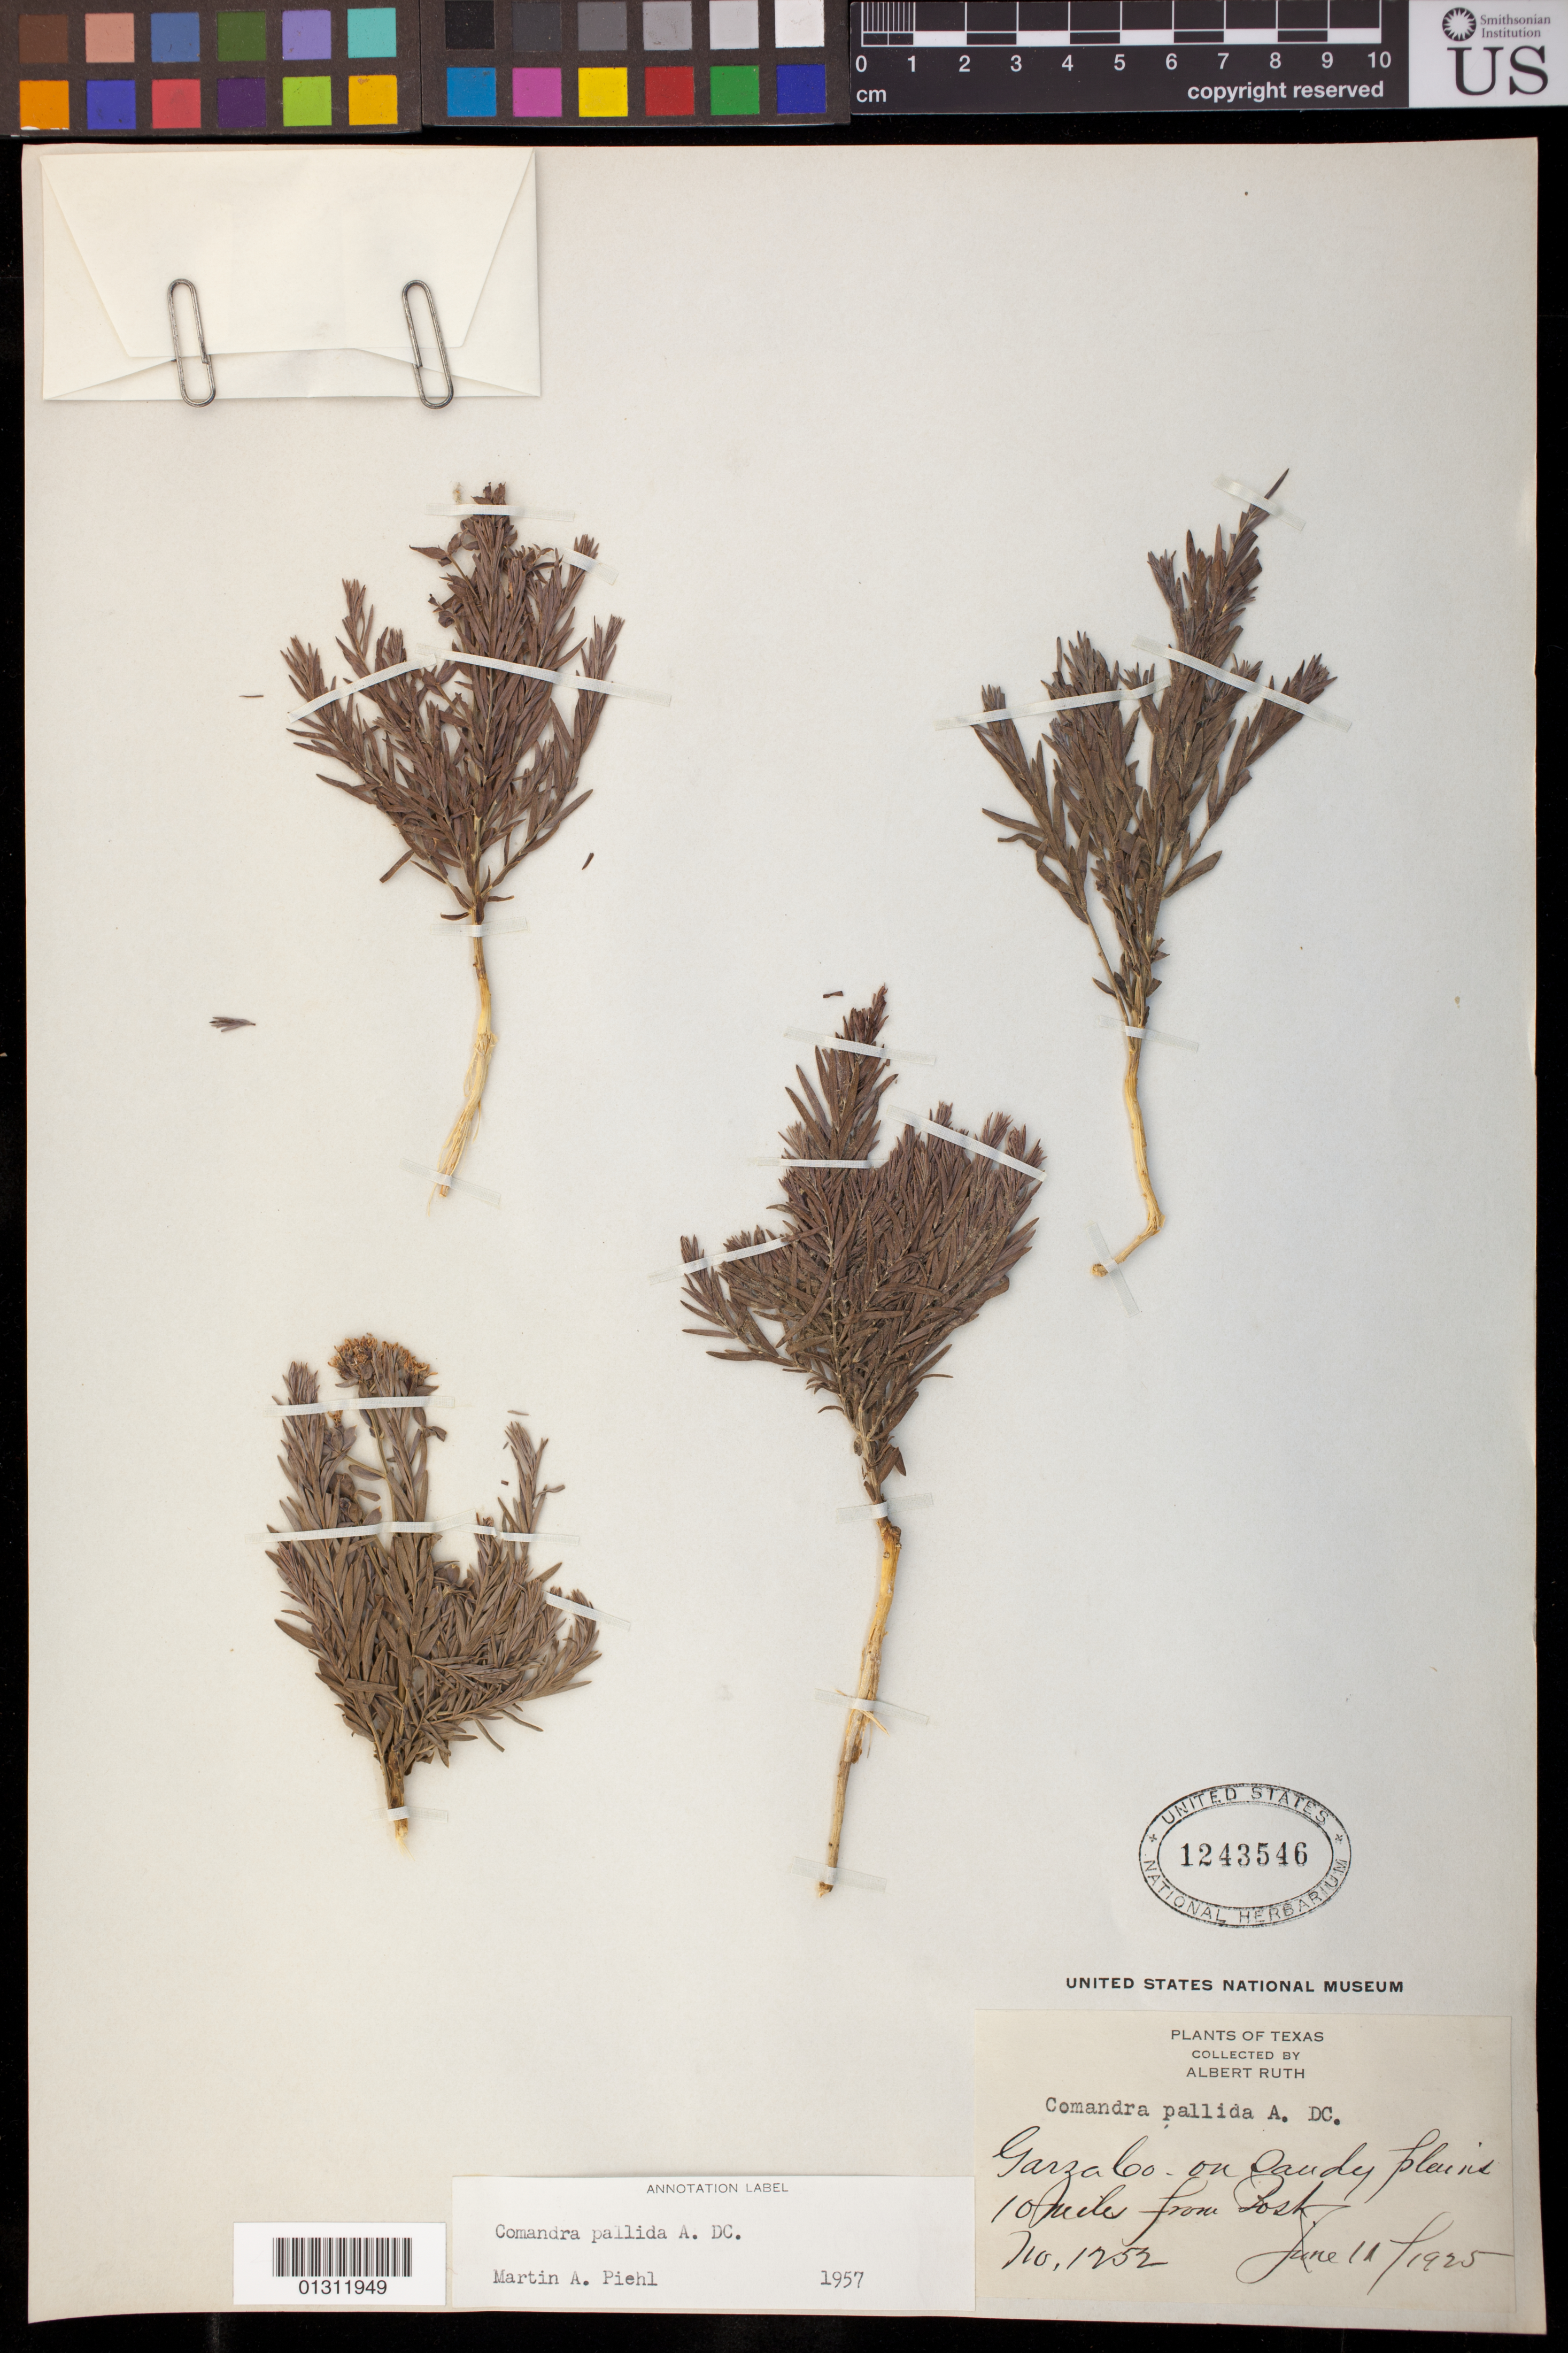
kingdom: Plantae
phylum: Tracheophyta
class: Magnoliopsida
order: Santalales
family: Comandraceae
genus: Comandra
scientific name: Comandra pallida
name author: A. DC.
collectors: A. Ruth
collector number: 1252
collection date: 1925-06-11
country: United States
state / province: Texas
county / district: Garza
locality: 10 miles from Post.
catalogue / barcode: US 1243546